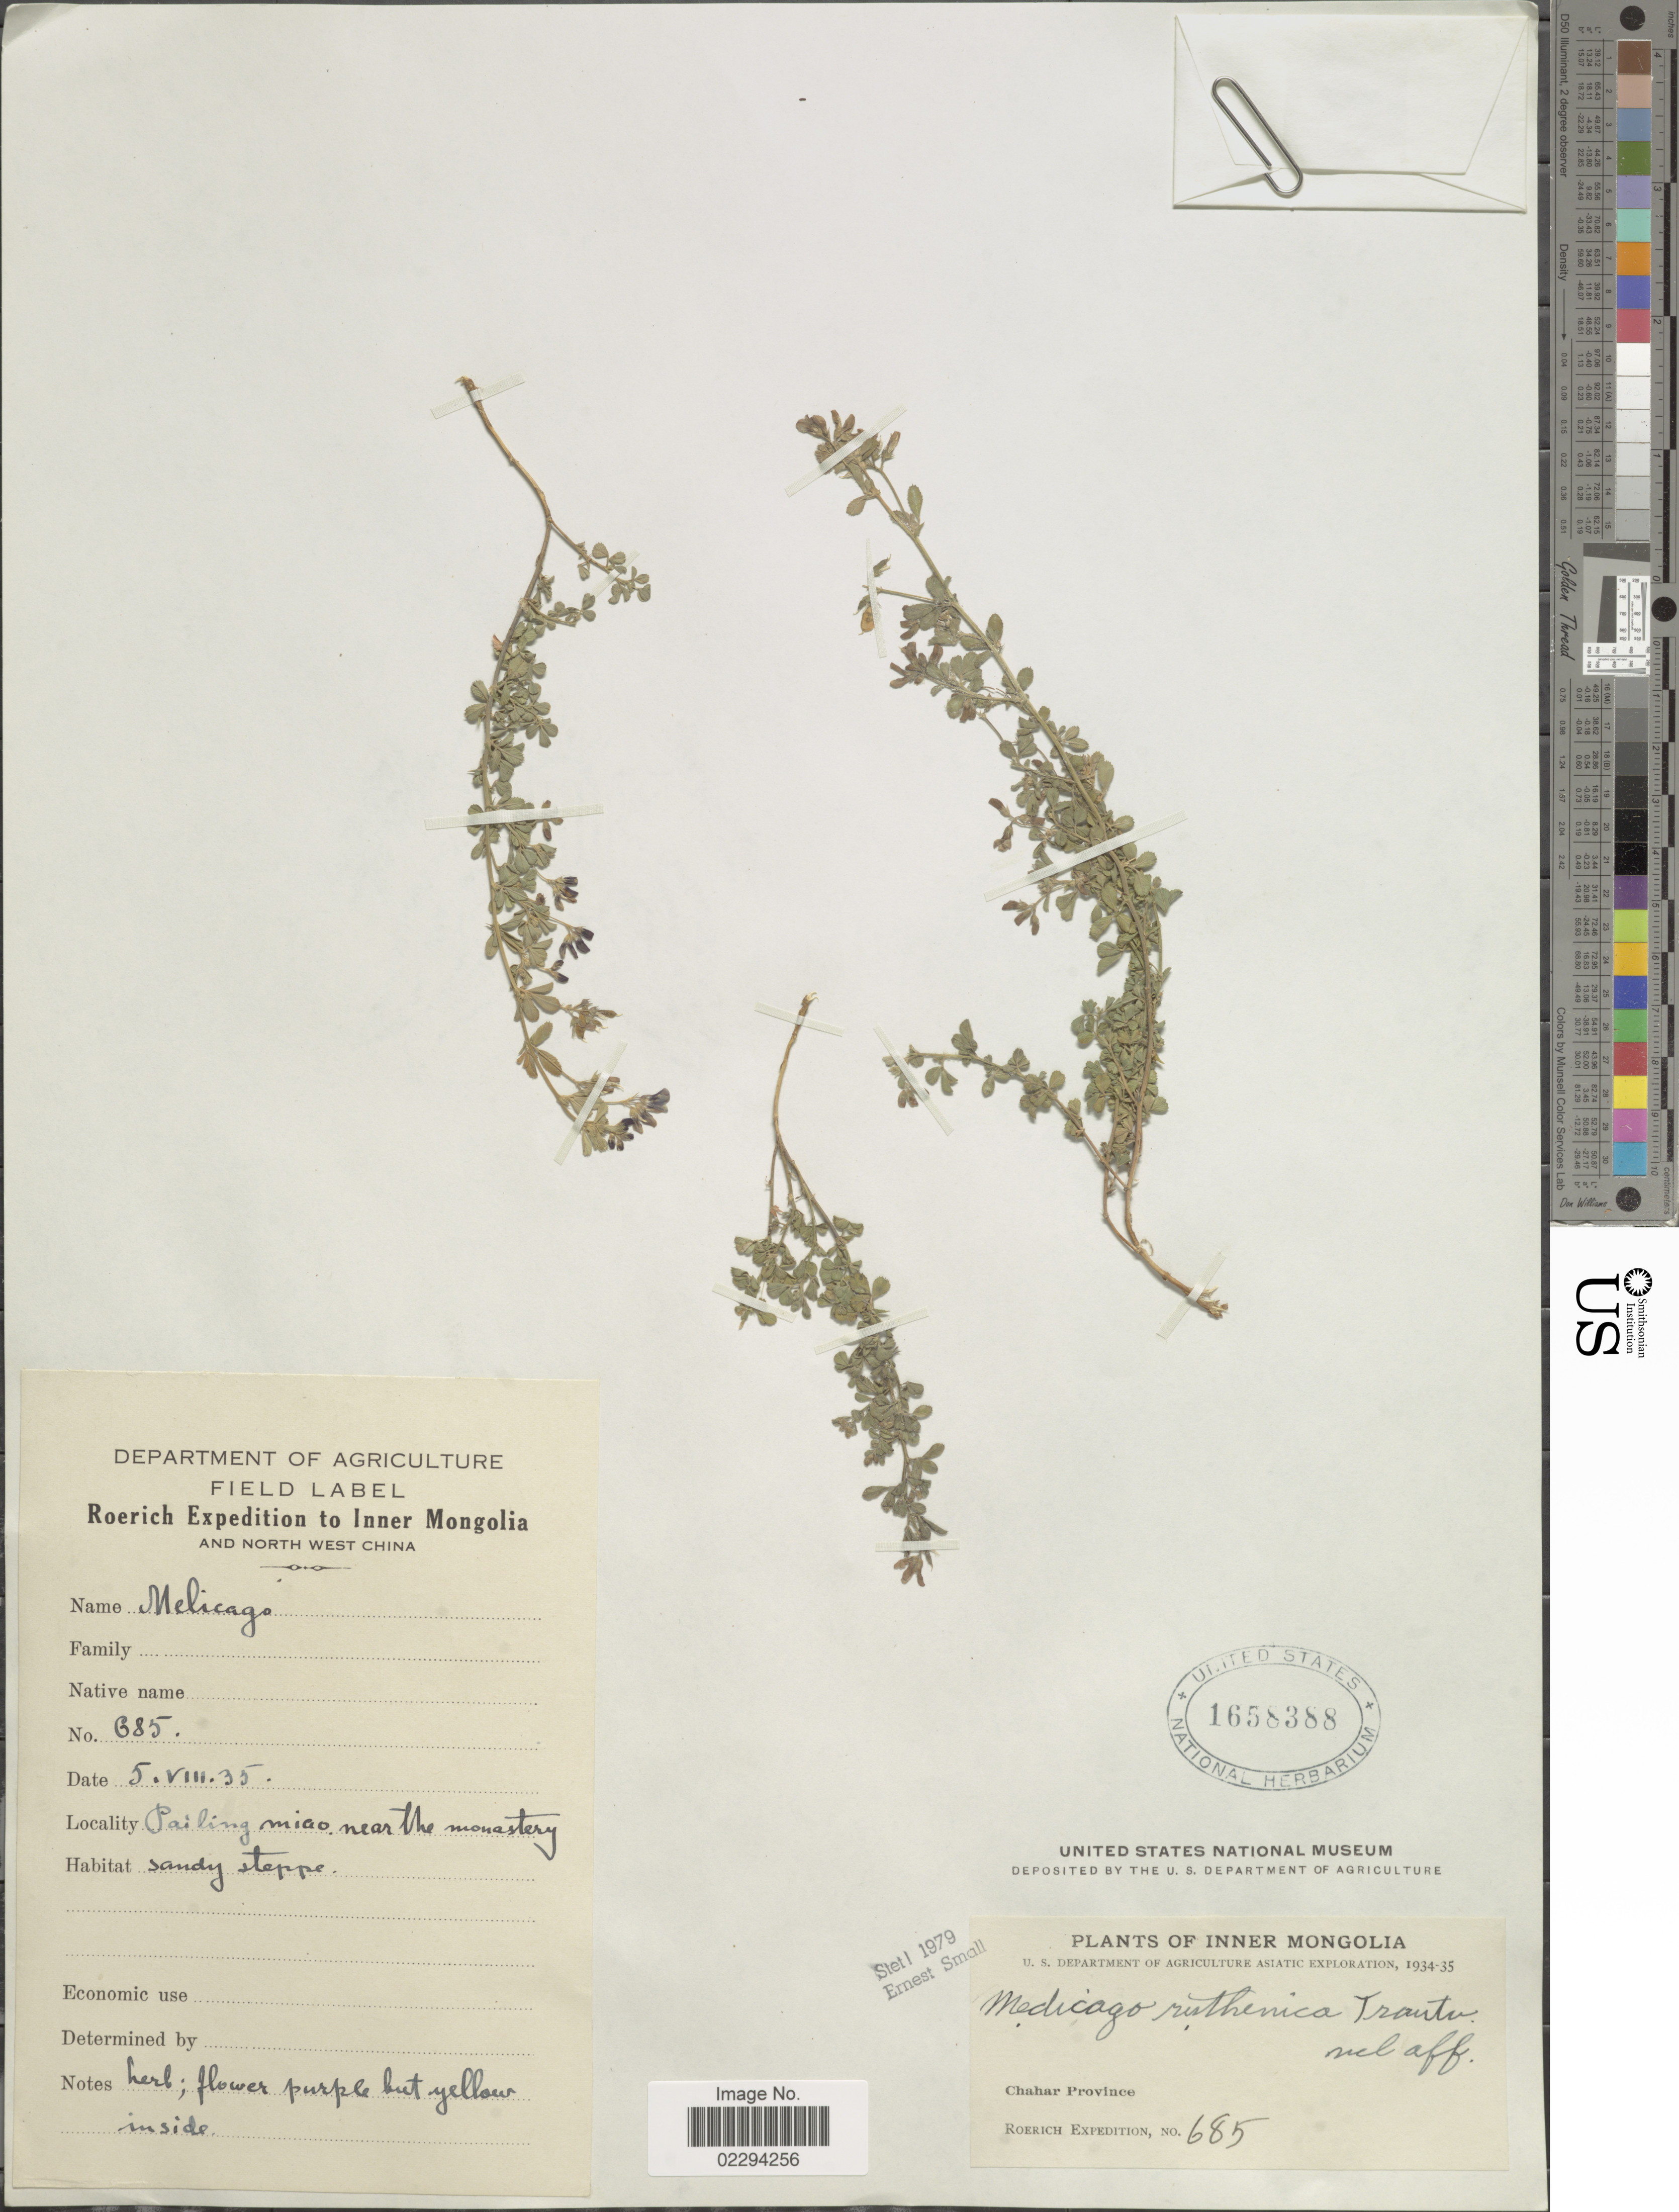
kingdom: Plantae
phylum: Tracheophyta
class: Magnoliopsida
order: Fabales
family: Fabaceae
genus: Medicago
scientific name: Medicago ruthenica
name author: (L.) Trautv.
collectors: Roerich Expedition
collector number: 685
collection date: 1935-08-05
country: China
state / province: Nei Monggol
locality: Inner Mongolia and Northwest China, Pailing miao, near the monastery, sandy steppe, Chahar Province.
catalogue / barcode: US 1658388